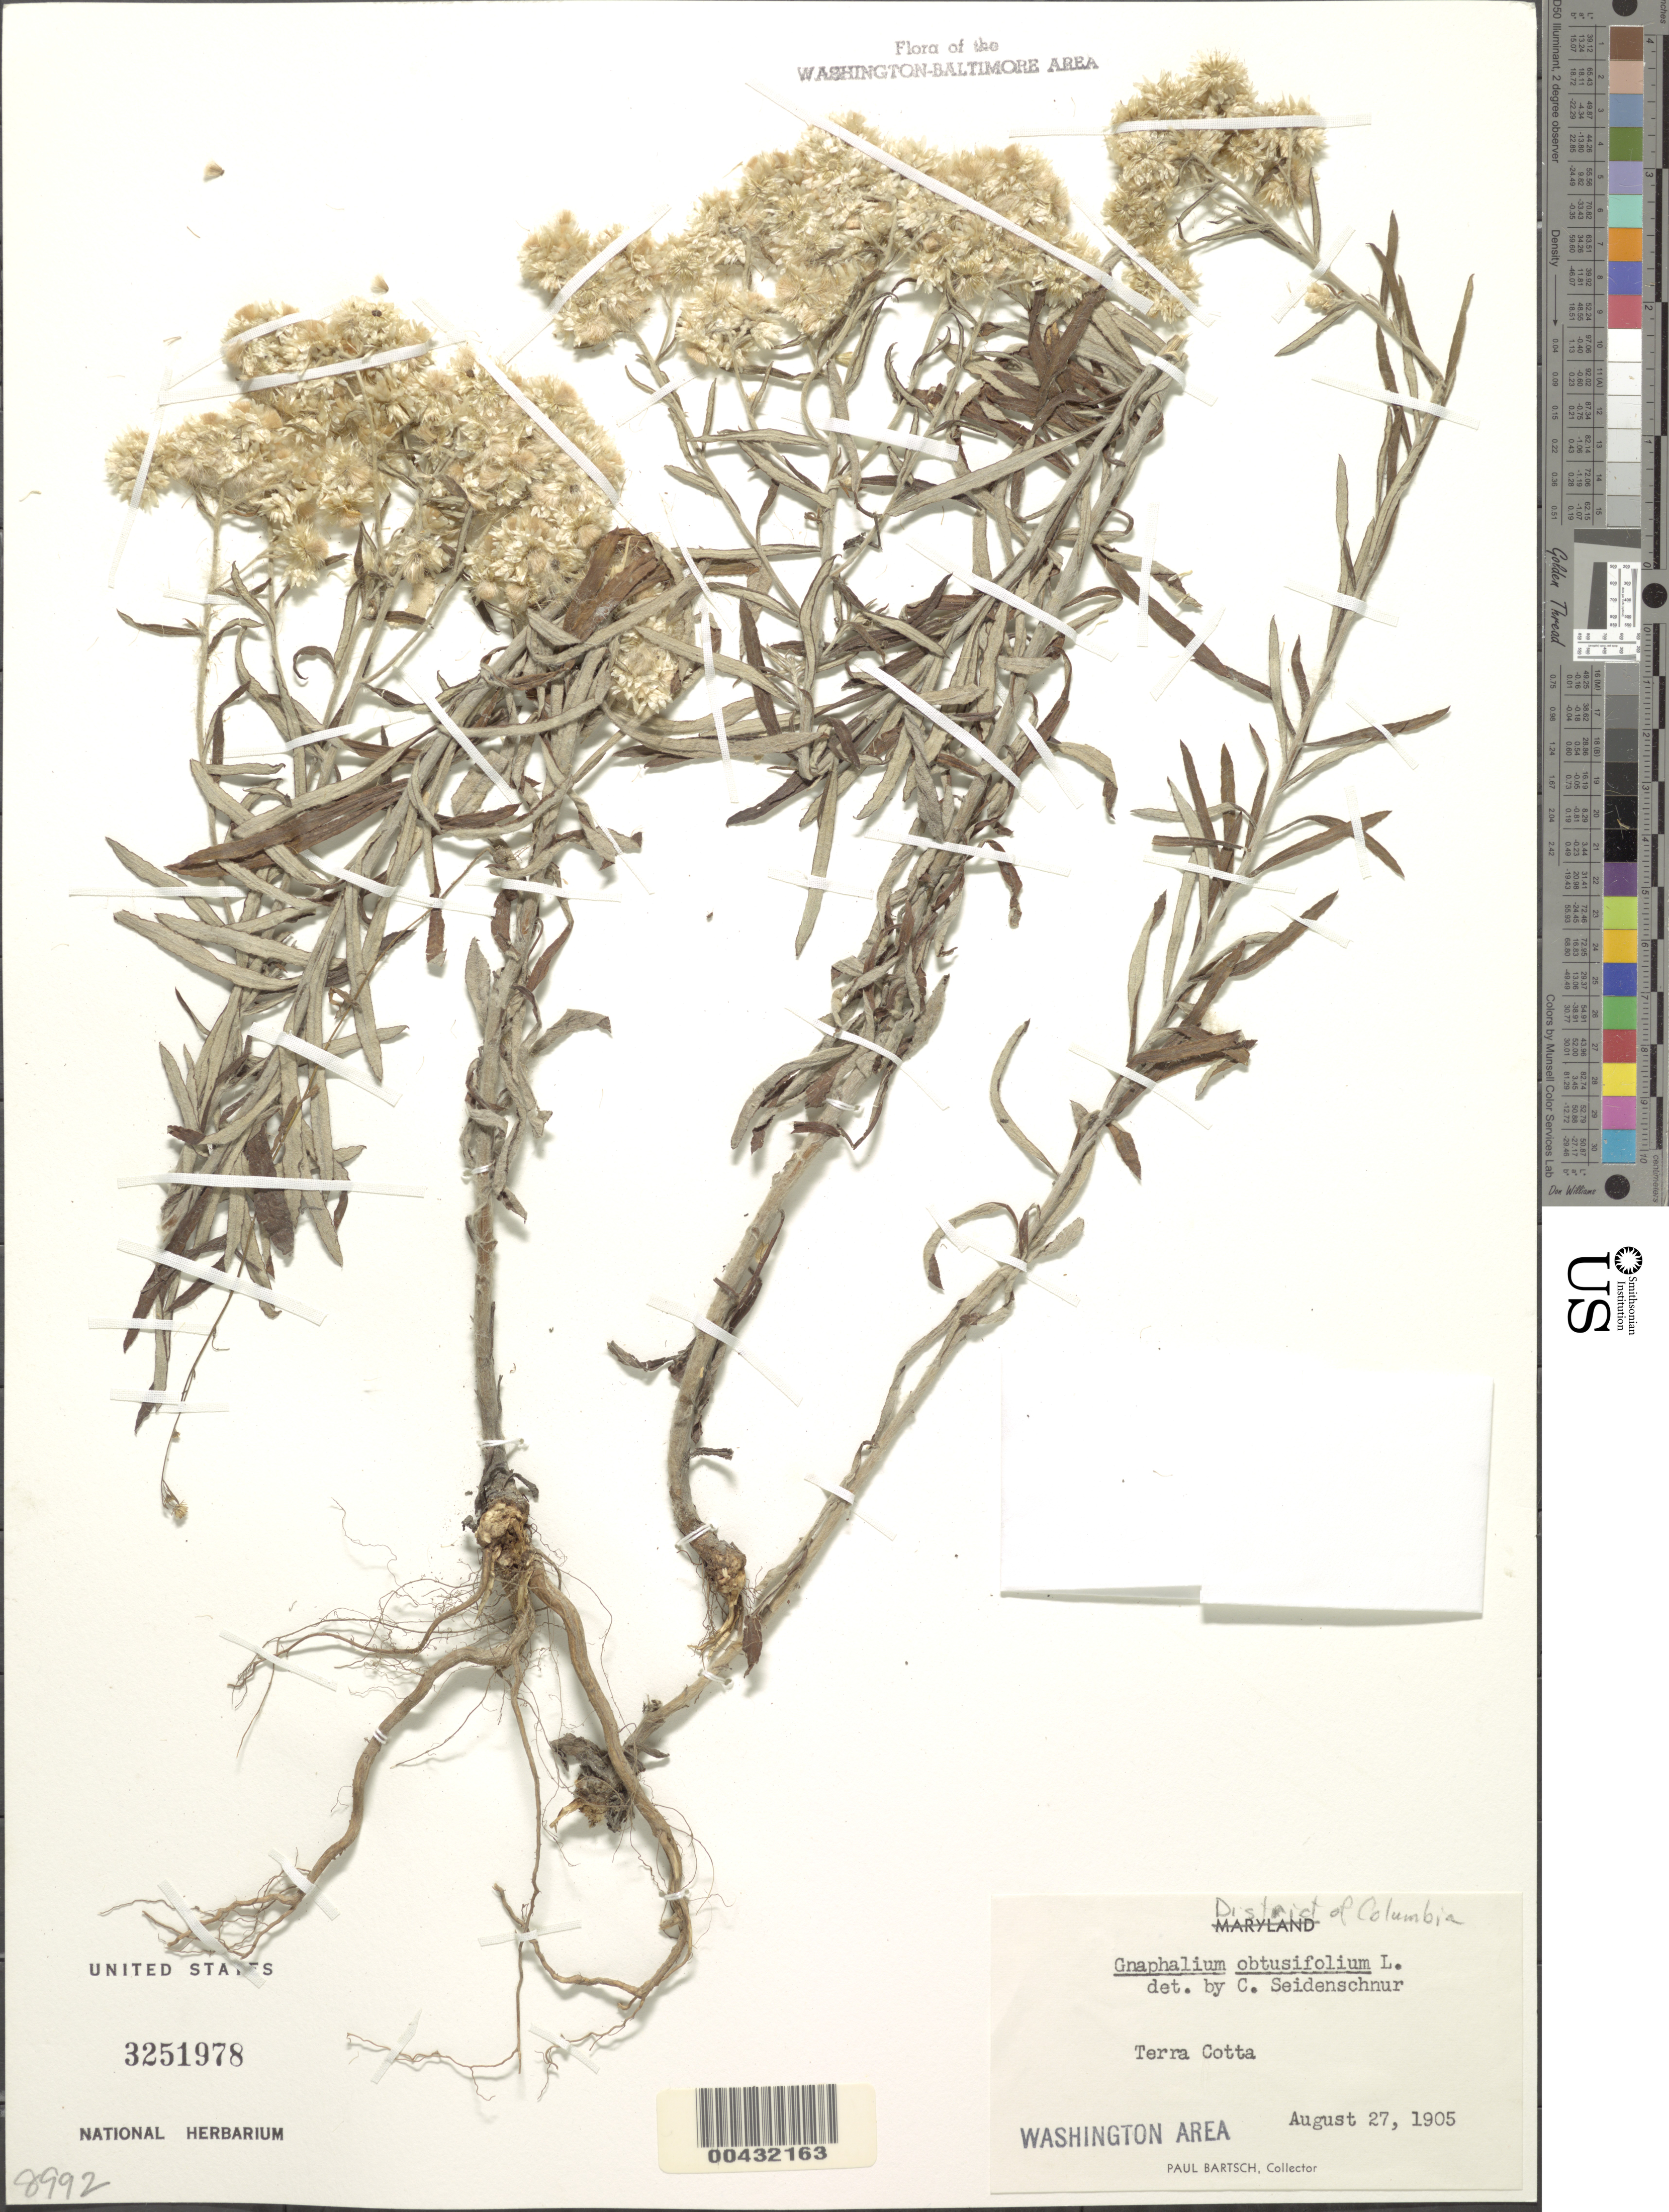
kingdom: Plantae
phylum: Tracheophyta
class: Magnoliopsida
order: Asterales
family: Asteraceae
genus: Pseudognaphalium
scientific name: Pseudognaphalium obtusifolium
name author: (L.) Hilliard & B.L. Burtt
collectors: P. Bartsch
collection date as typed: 27 Aug 1905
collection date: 1905-08-27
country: United States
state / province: District of Columbia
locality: Terra Cotta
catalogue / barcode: US 3251978